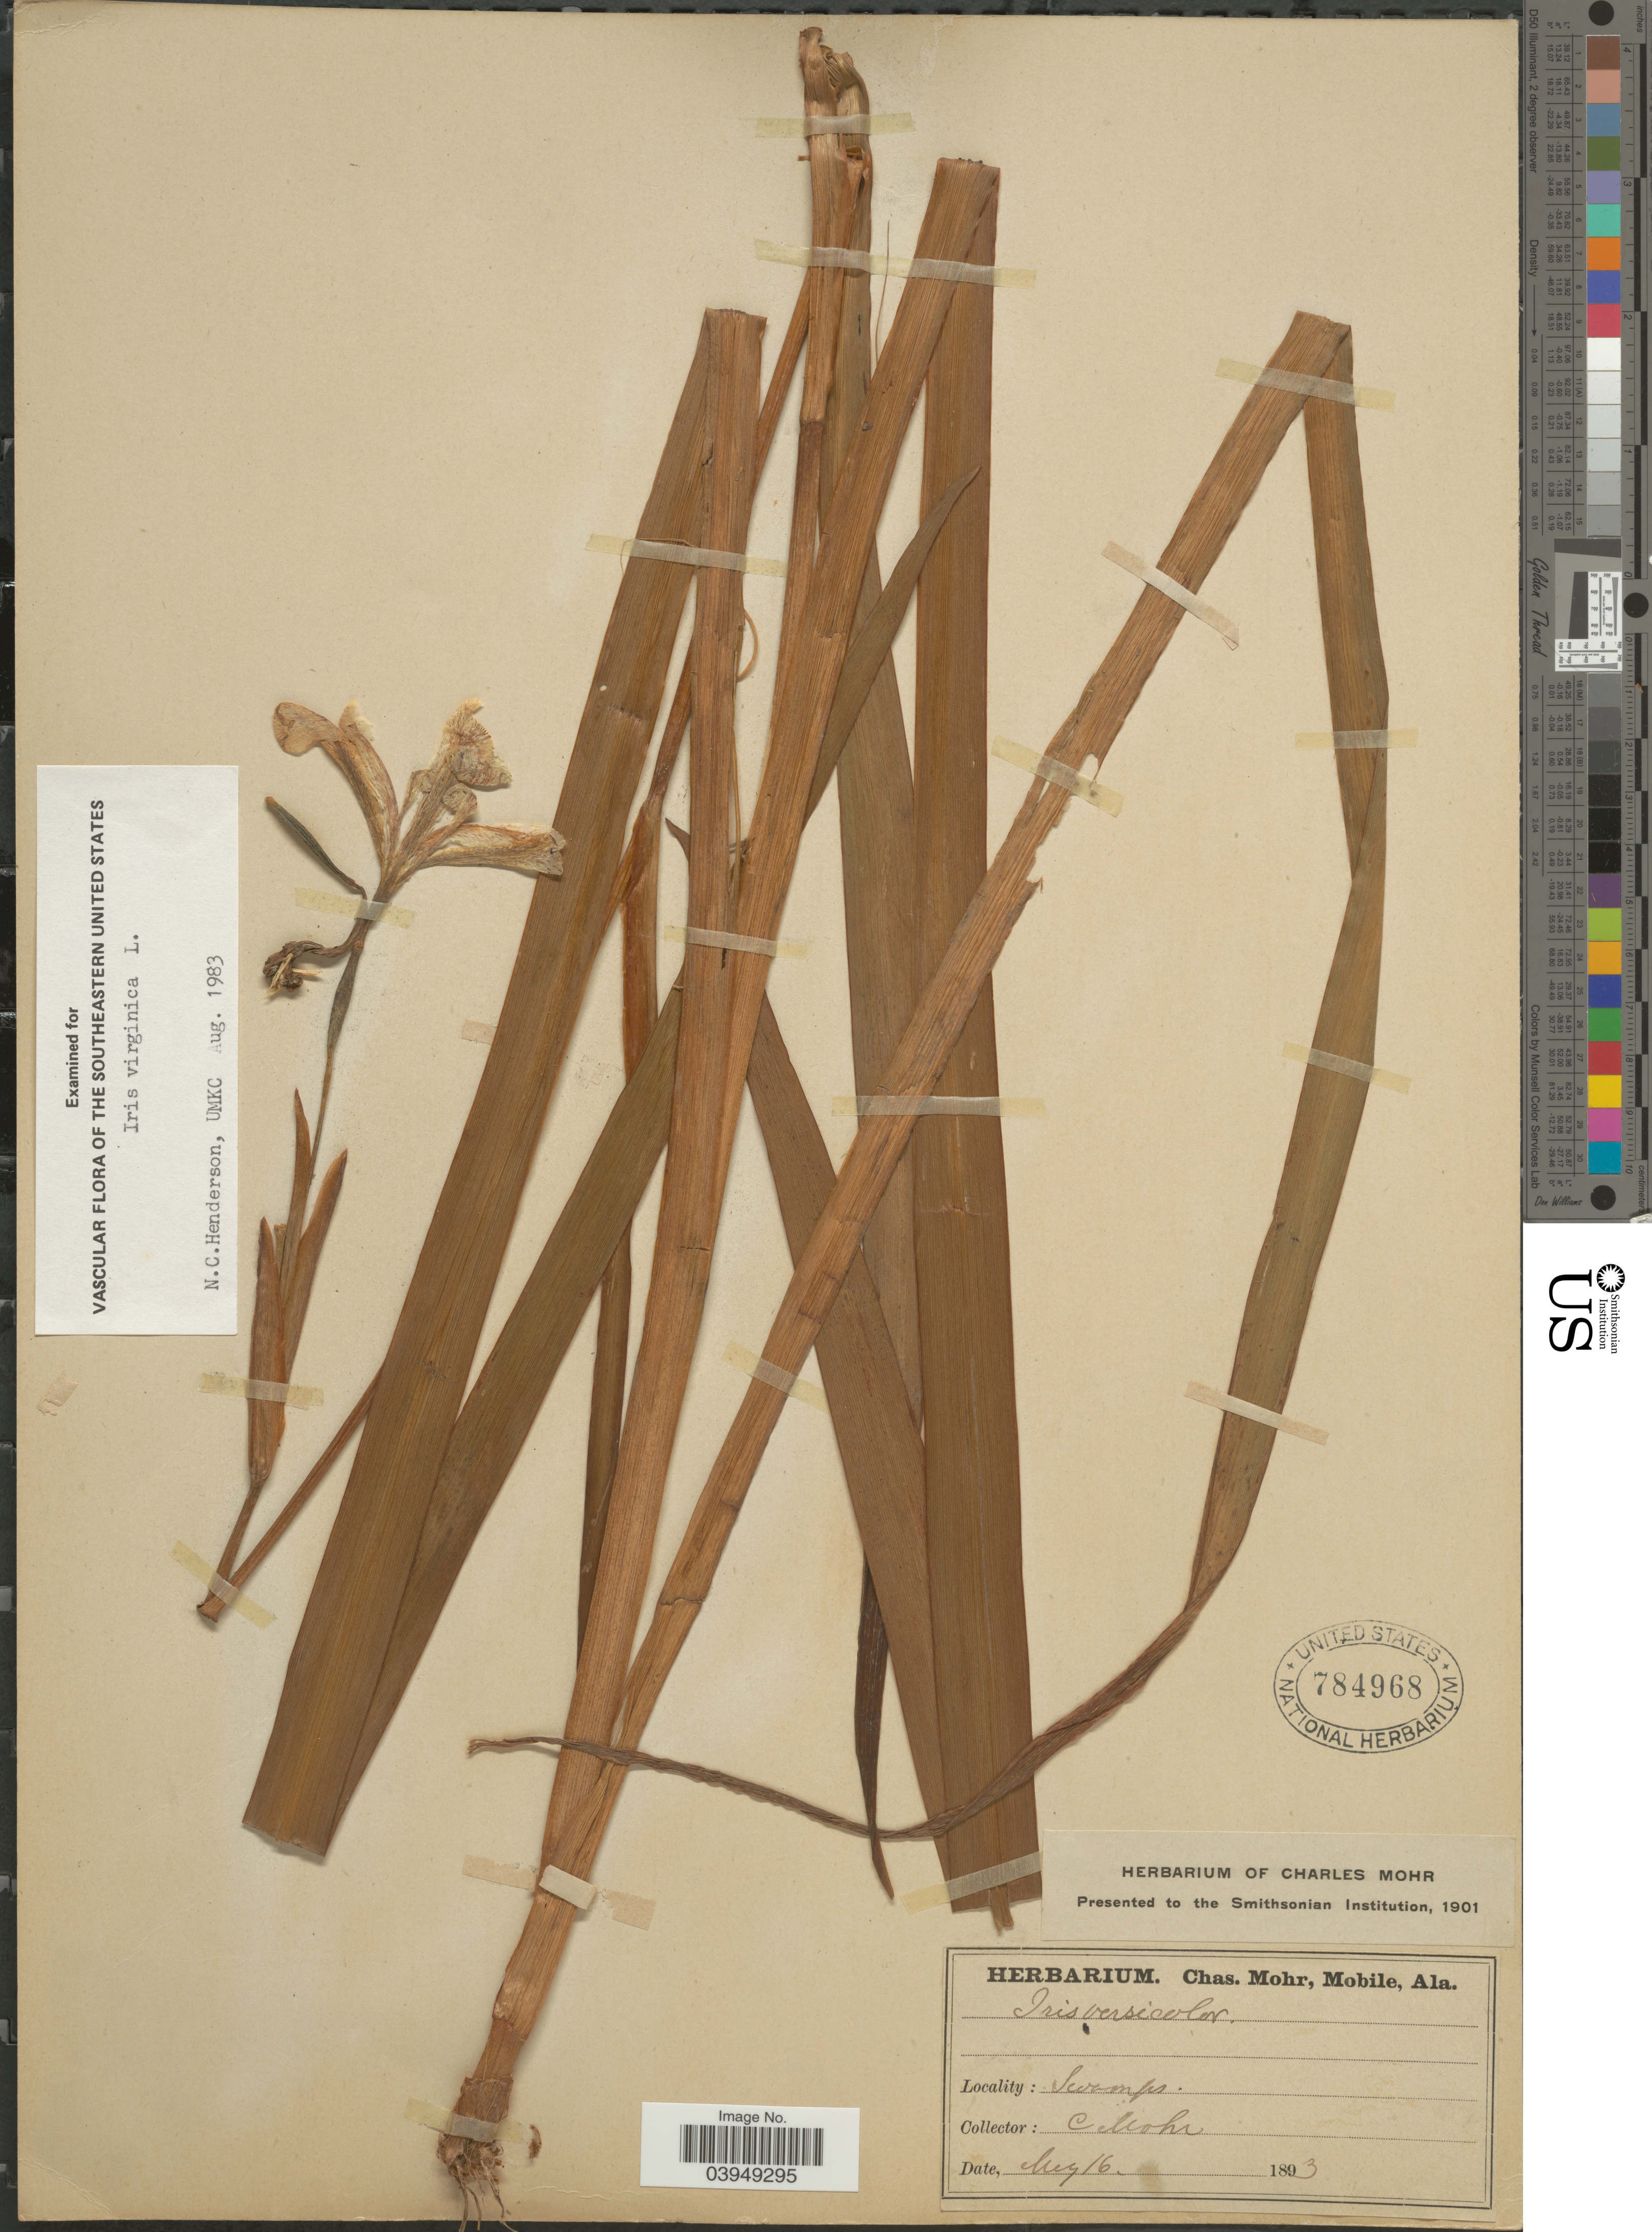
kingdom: Plantae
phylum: Tracheophyta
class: Liliopsida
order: Asparagales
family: Iridaceae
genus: Iris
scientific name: Iris virginica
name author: L.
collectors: Mohr, C. T. (herbarium)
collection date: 1893-05-16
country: United States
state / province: Alabama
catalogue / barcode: US 784968